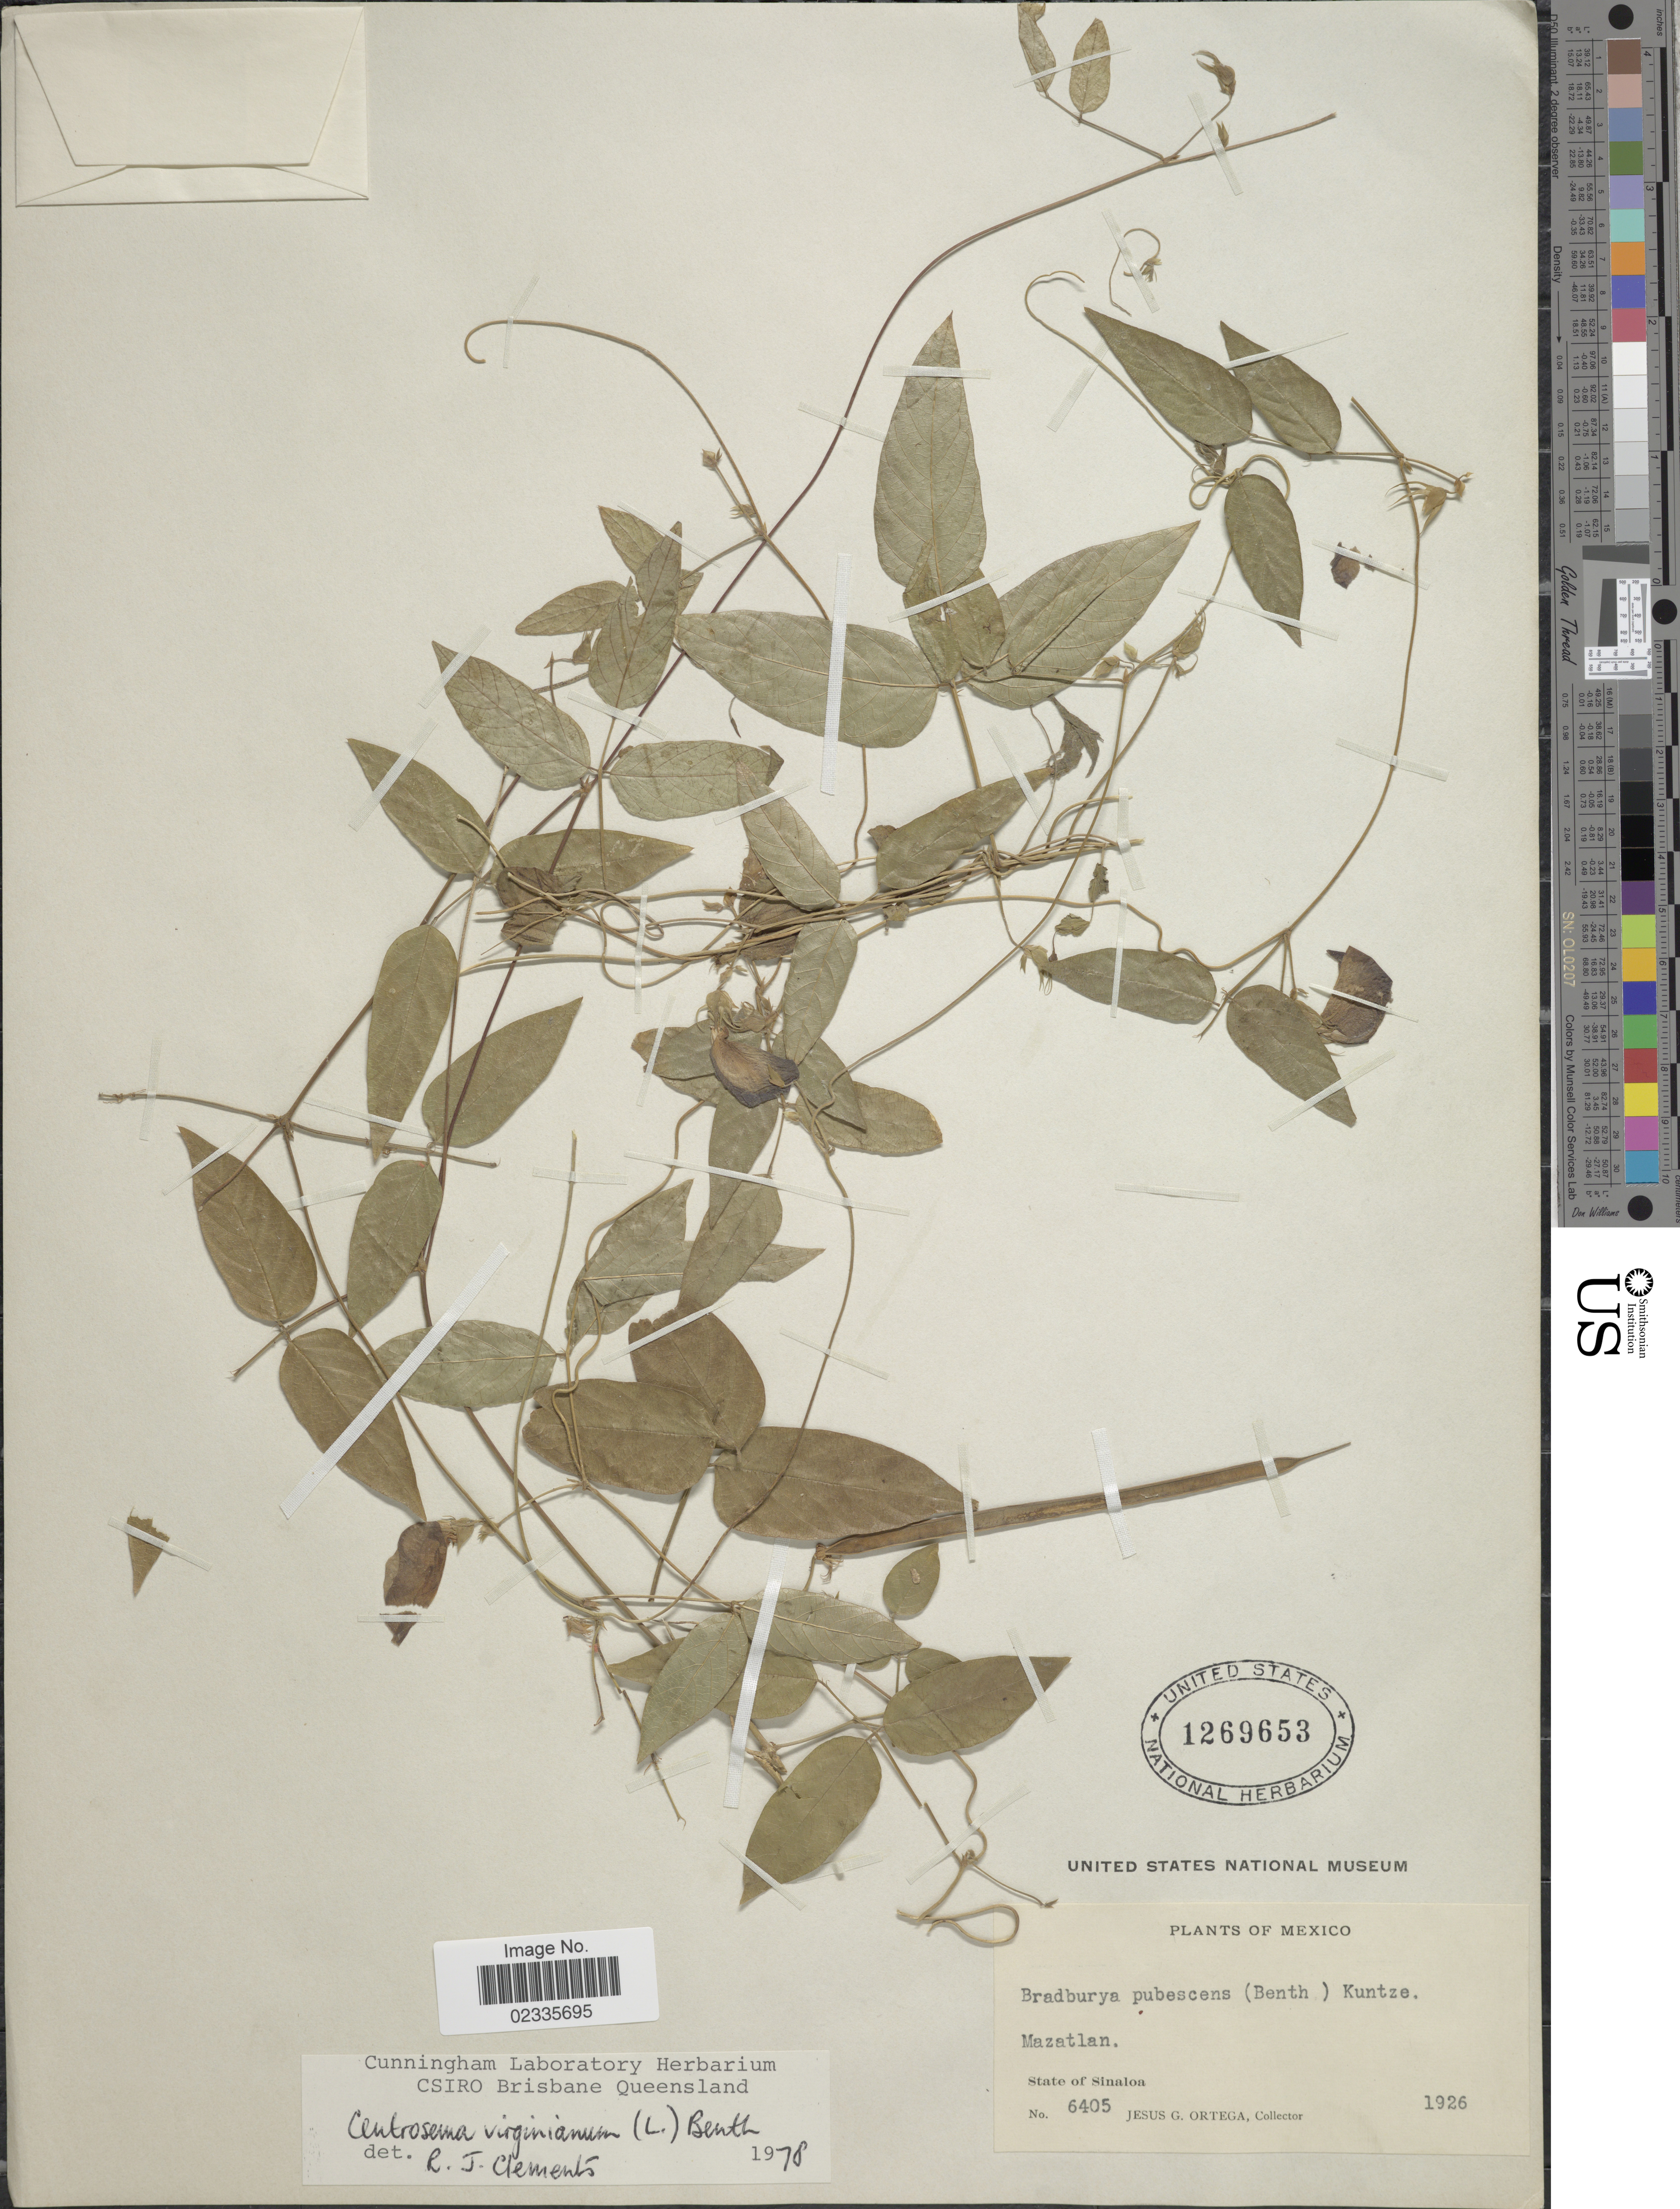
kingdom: Plantae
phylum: Tracheophyta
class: Magnoliopsida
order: Fabales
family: Fabaceae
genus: Centrosema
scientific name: Centrosema virginianum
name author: (L.) Benth.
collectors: J. Ortega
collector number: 6405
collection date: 1926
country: Mexico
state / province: Sinaloa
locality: Mazatlan. State of Sinaloa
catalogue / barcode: US 1269653